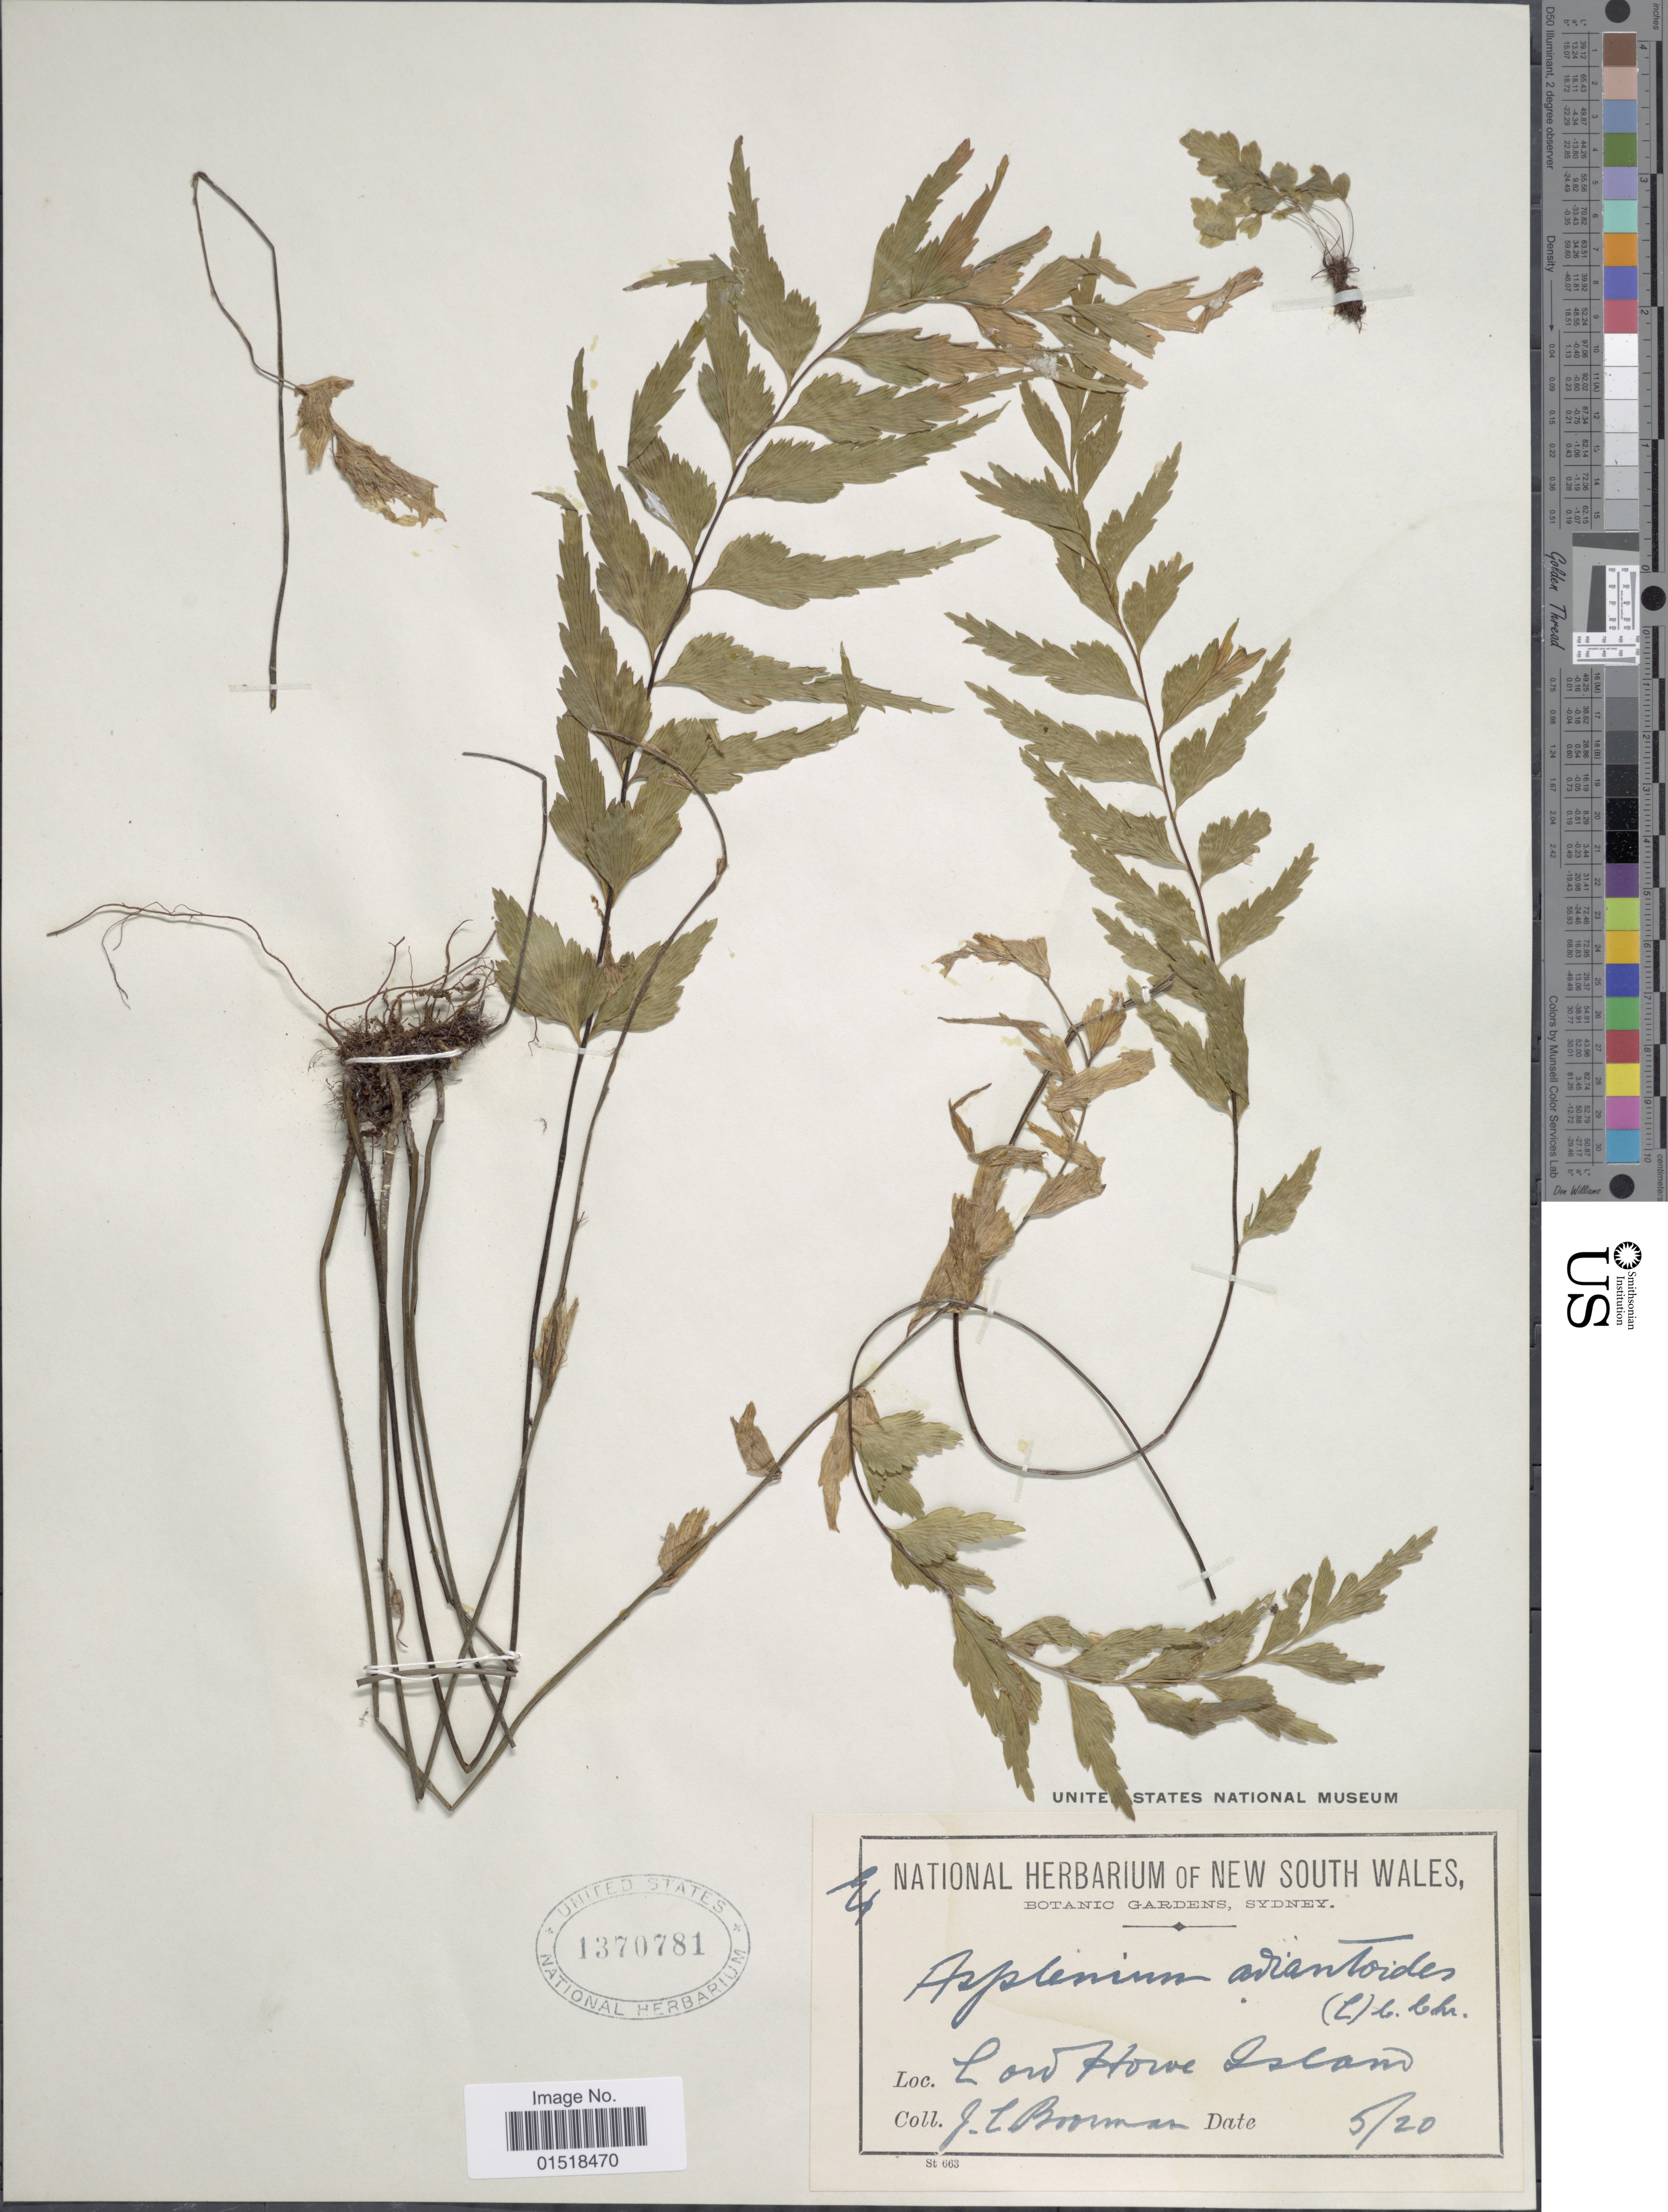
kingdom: Plantae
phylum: Tracheophyta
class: Polypodiopsida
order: Polypodiales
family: Aspleniaceae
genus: Asplenium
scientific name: Asplenium polyodon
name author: G. Forst.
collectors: J. Boorman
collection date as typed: Transcribed d/m/y: /5/20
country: Australia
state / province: New South Wales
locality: Lord Howe Island.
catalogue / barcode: US 1370781